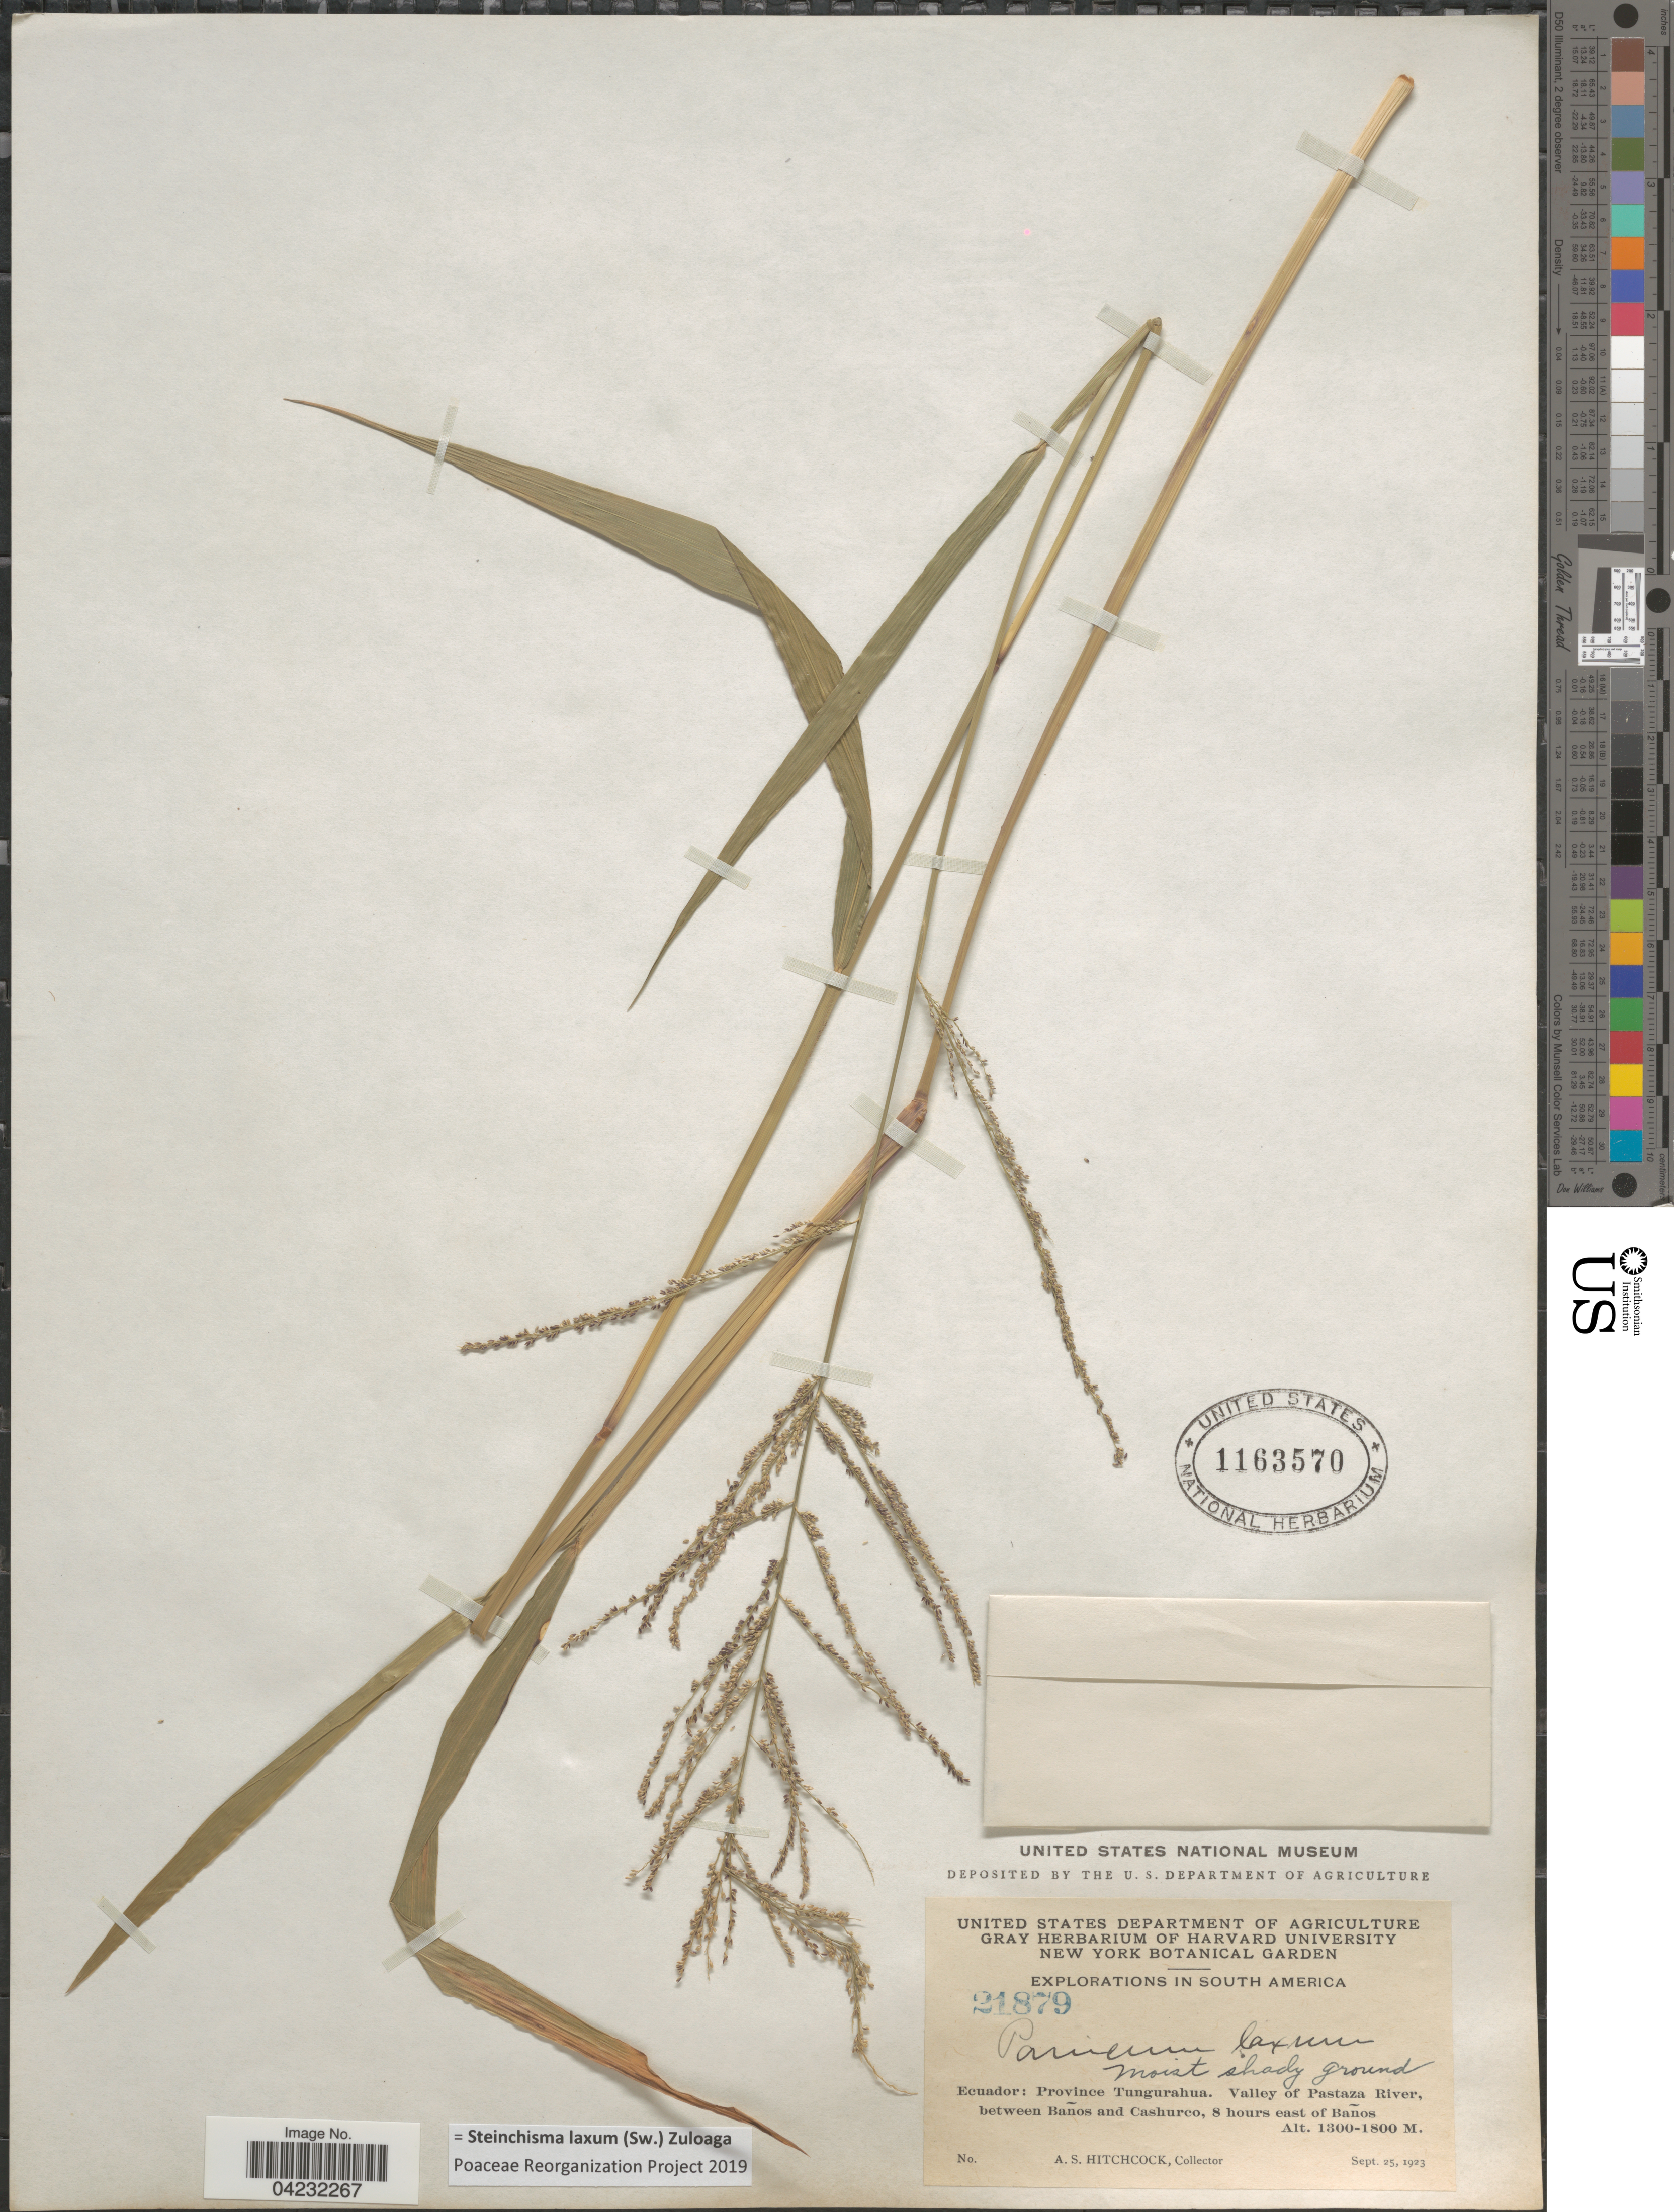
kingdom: Plantae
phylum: Tracheophyta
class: Liliopsida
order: Poales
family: Poaceae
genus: Steinchisma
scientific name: Steinchisma laxum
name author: (Sw.) Zuloaga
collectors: A. S. Hitchcock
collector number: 21879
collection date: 1923-09-25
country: Ecuador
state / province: Tungurahua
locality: Explorations in South America. Valley of Pastaza River, between Baños and Cashurco, 8 hours east of Baños.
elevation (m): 1300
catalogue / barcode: US 1163570